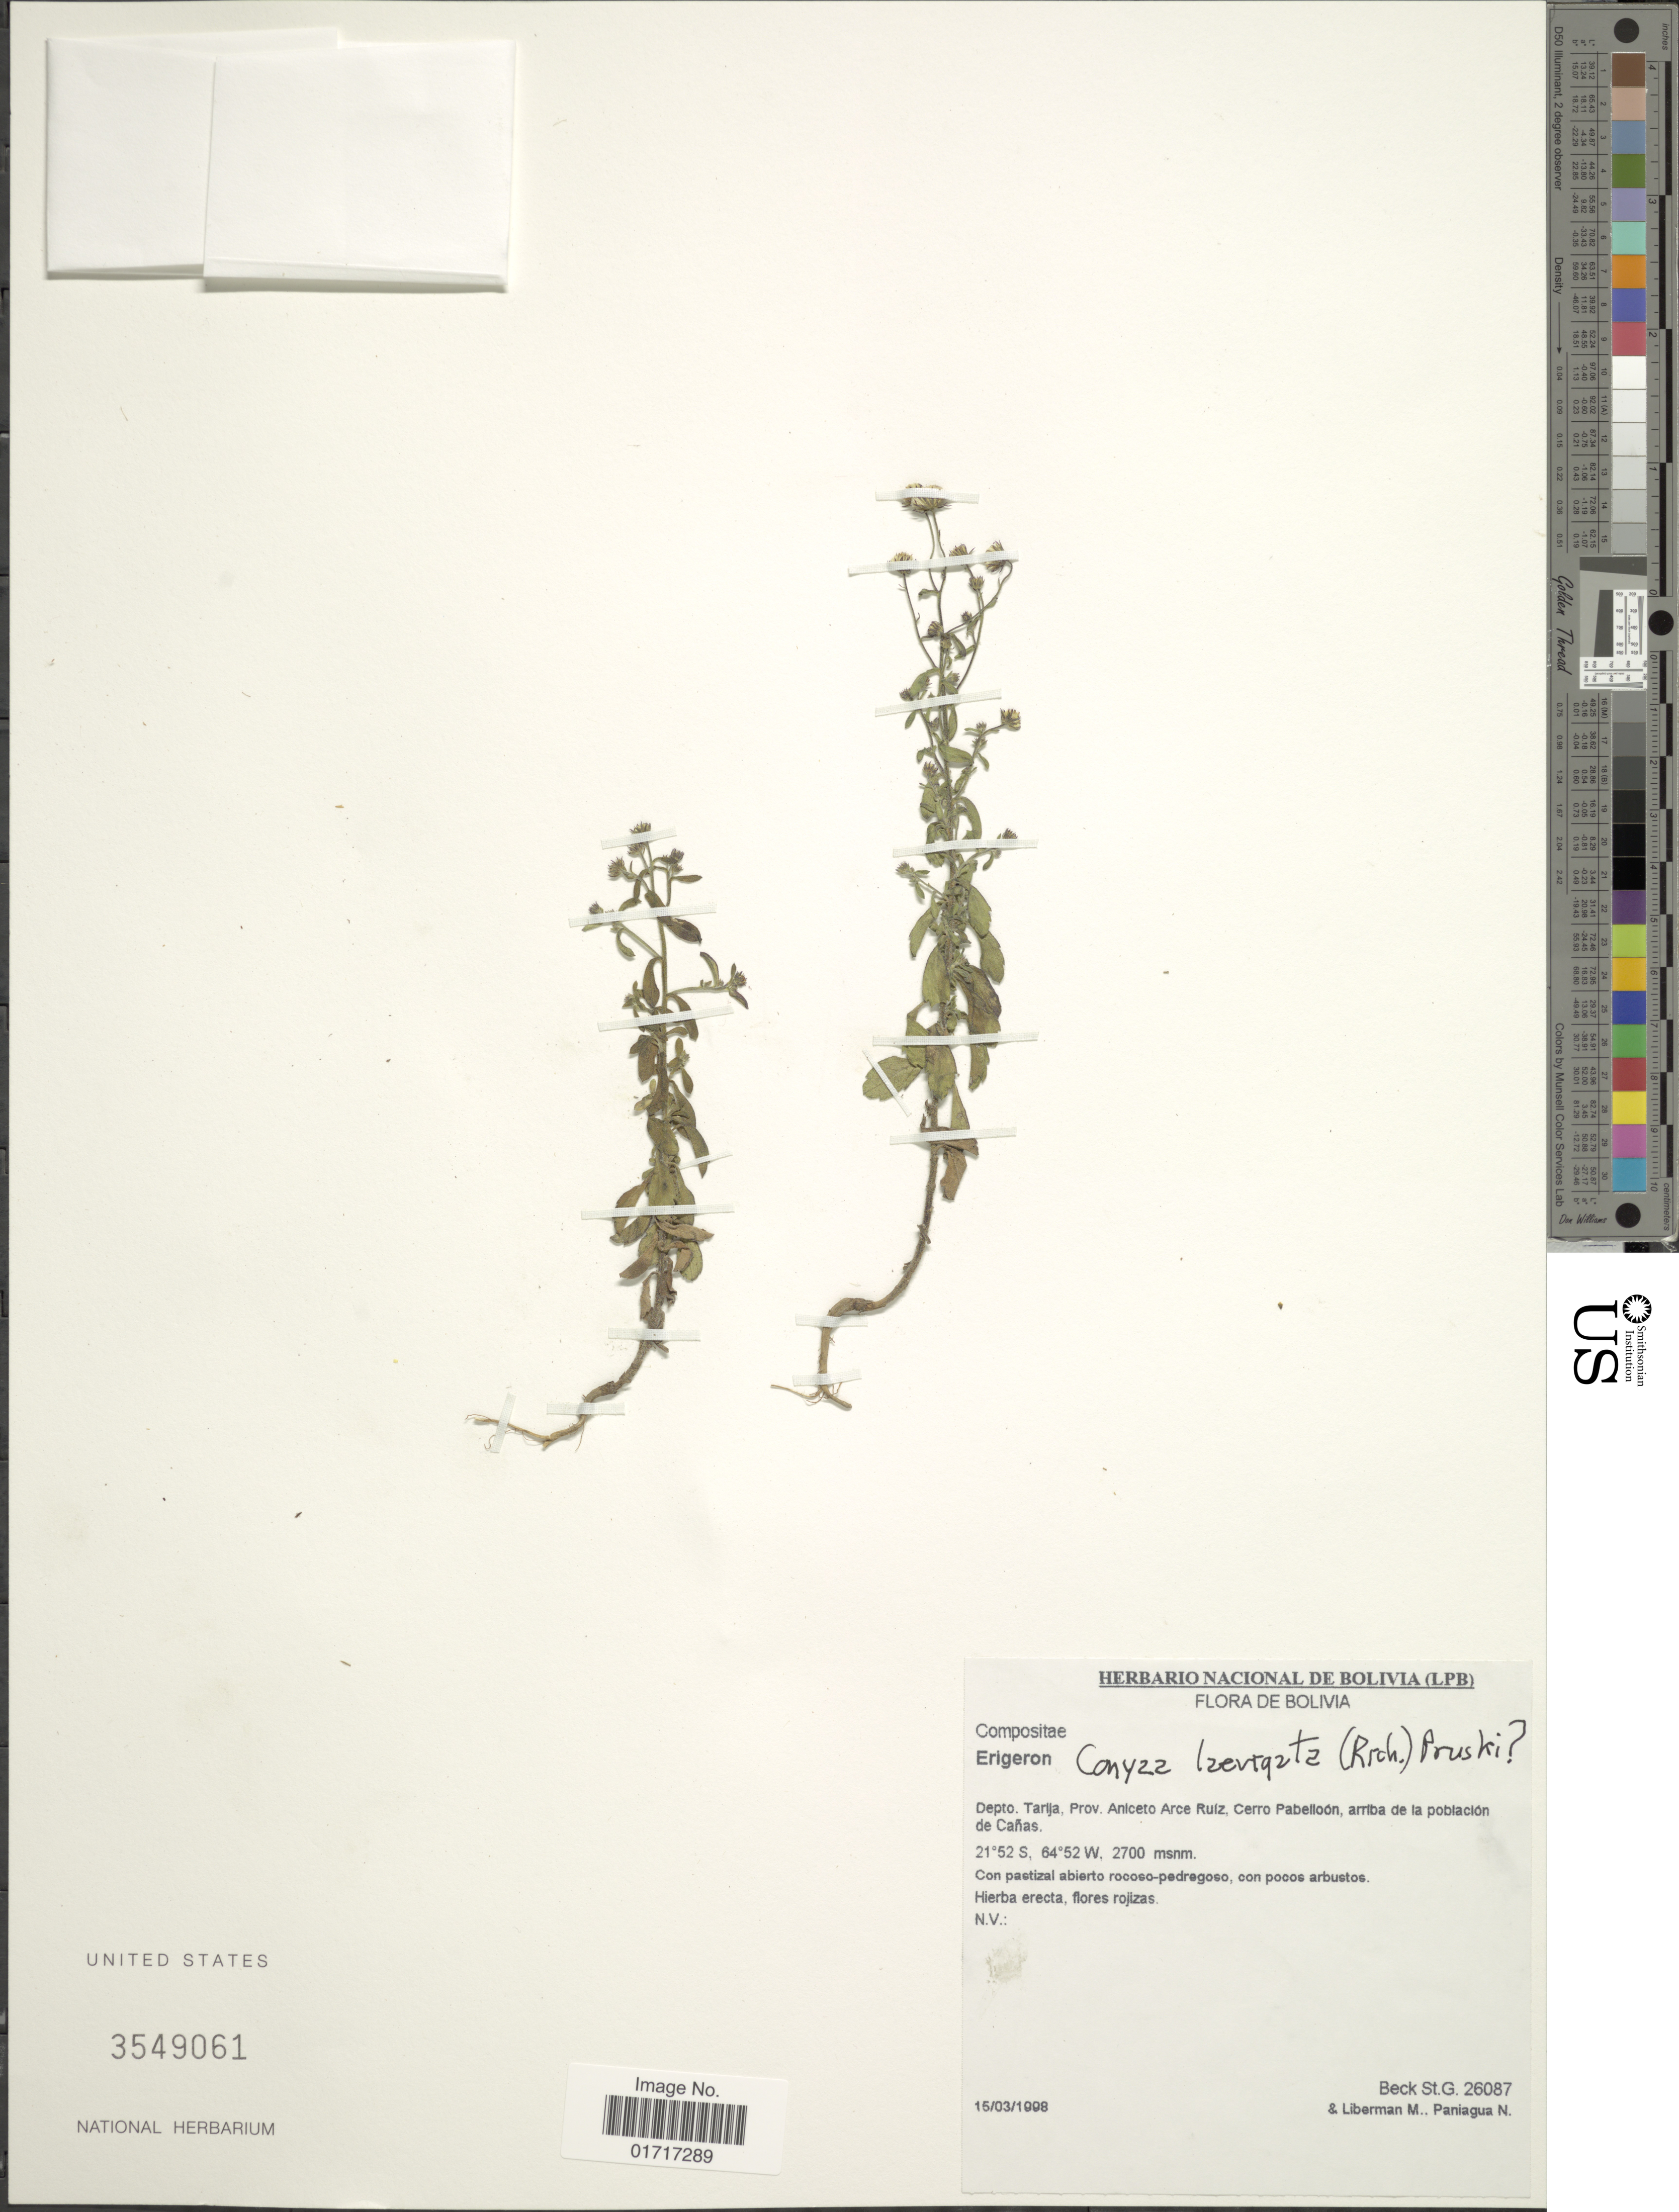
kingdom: Plantae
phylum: Tracheophyta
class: Magnoliopsida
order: Asterales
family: Asteraceae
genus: Conyza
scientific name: Conyza laevigata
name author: (Rich.) Pruski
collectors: S. G. Beck, M. Liberman & N. Paniagua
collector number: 26087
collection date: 1998-03-15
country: Bolivia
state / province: Tarija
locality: Depto. Tarija, Prov. Aniceto Acre Ruiz, Cerro Pabelloon, arriba de la pobacion de Canas.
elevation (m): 2700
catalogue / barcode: US 3549061